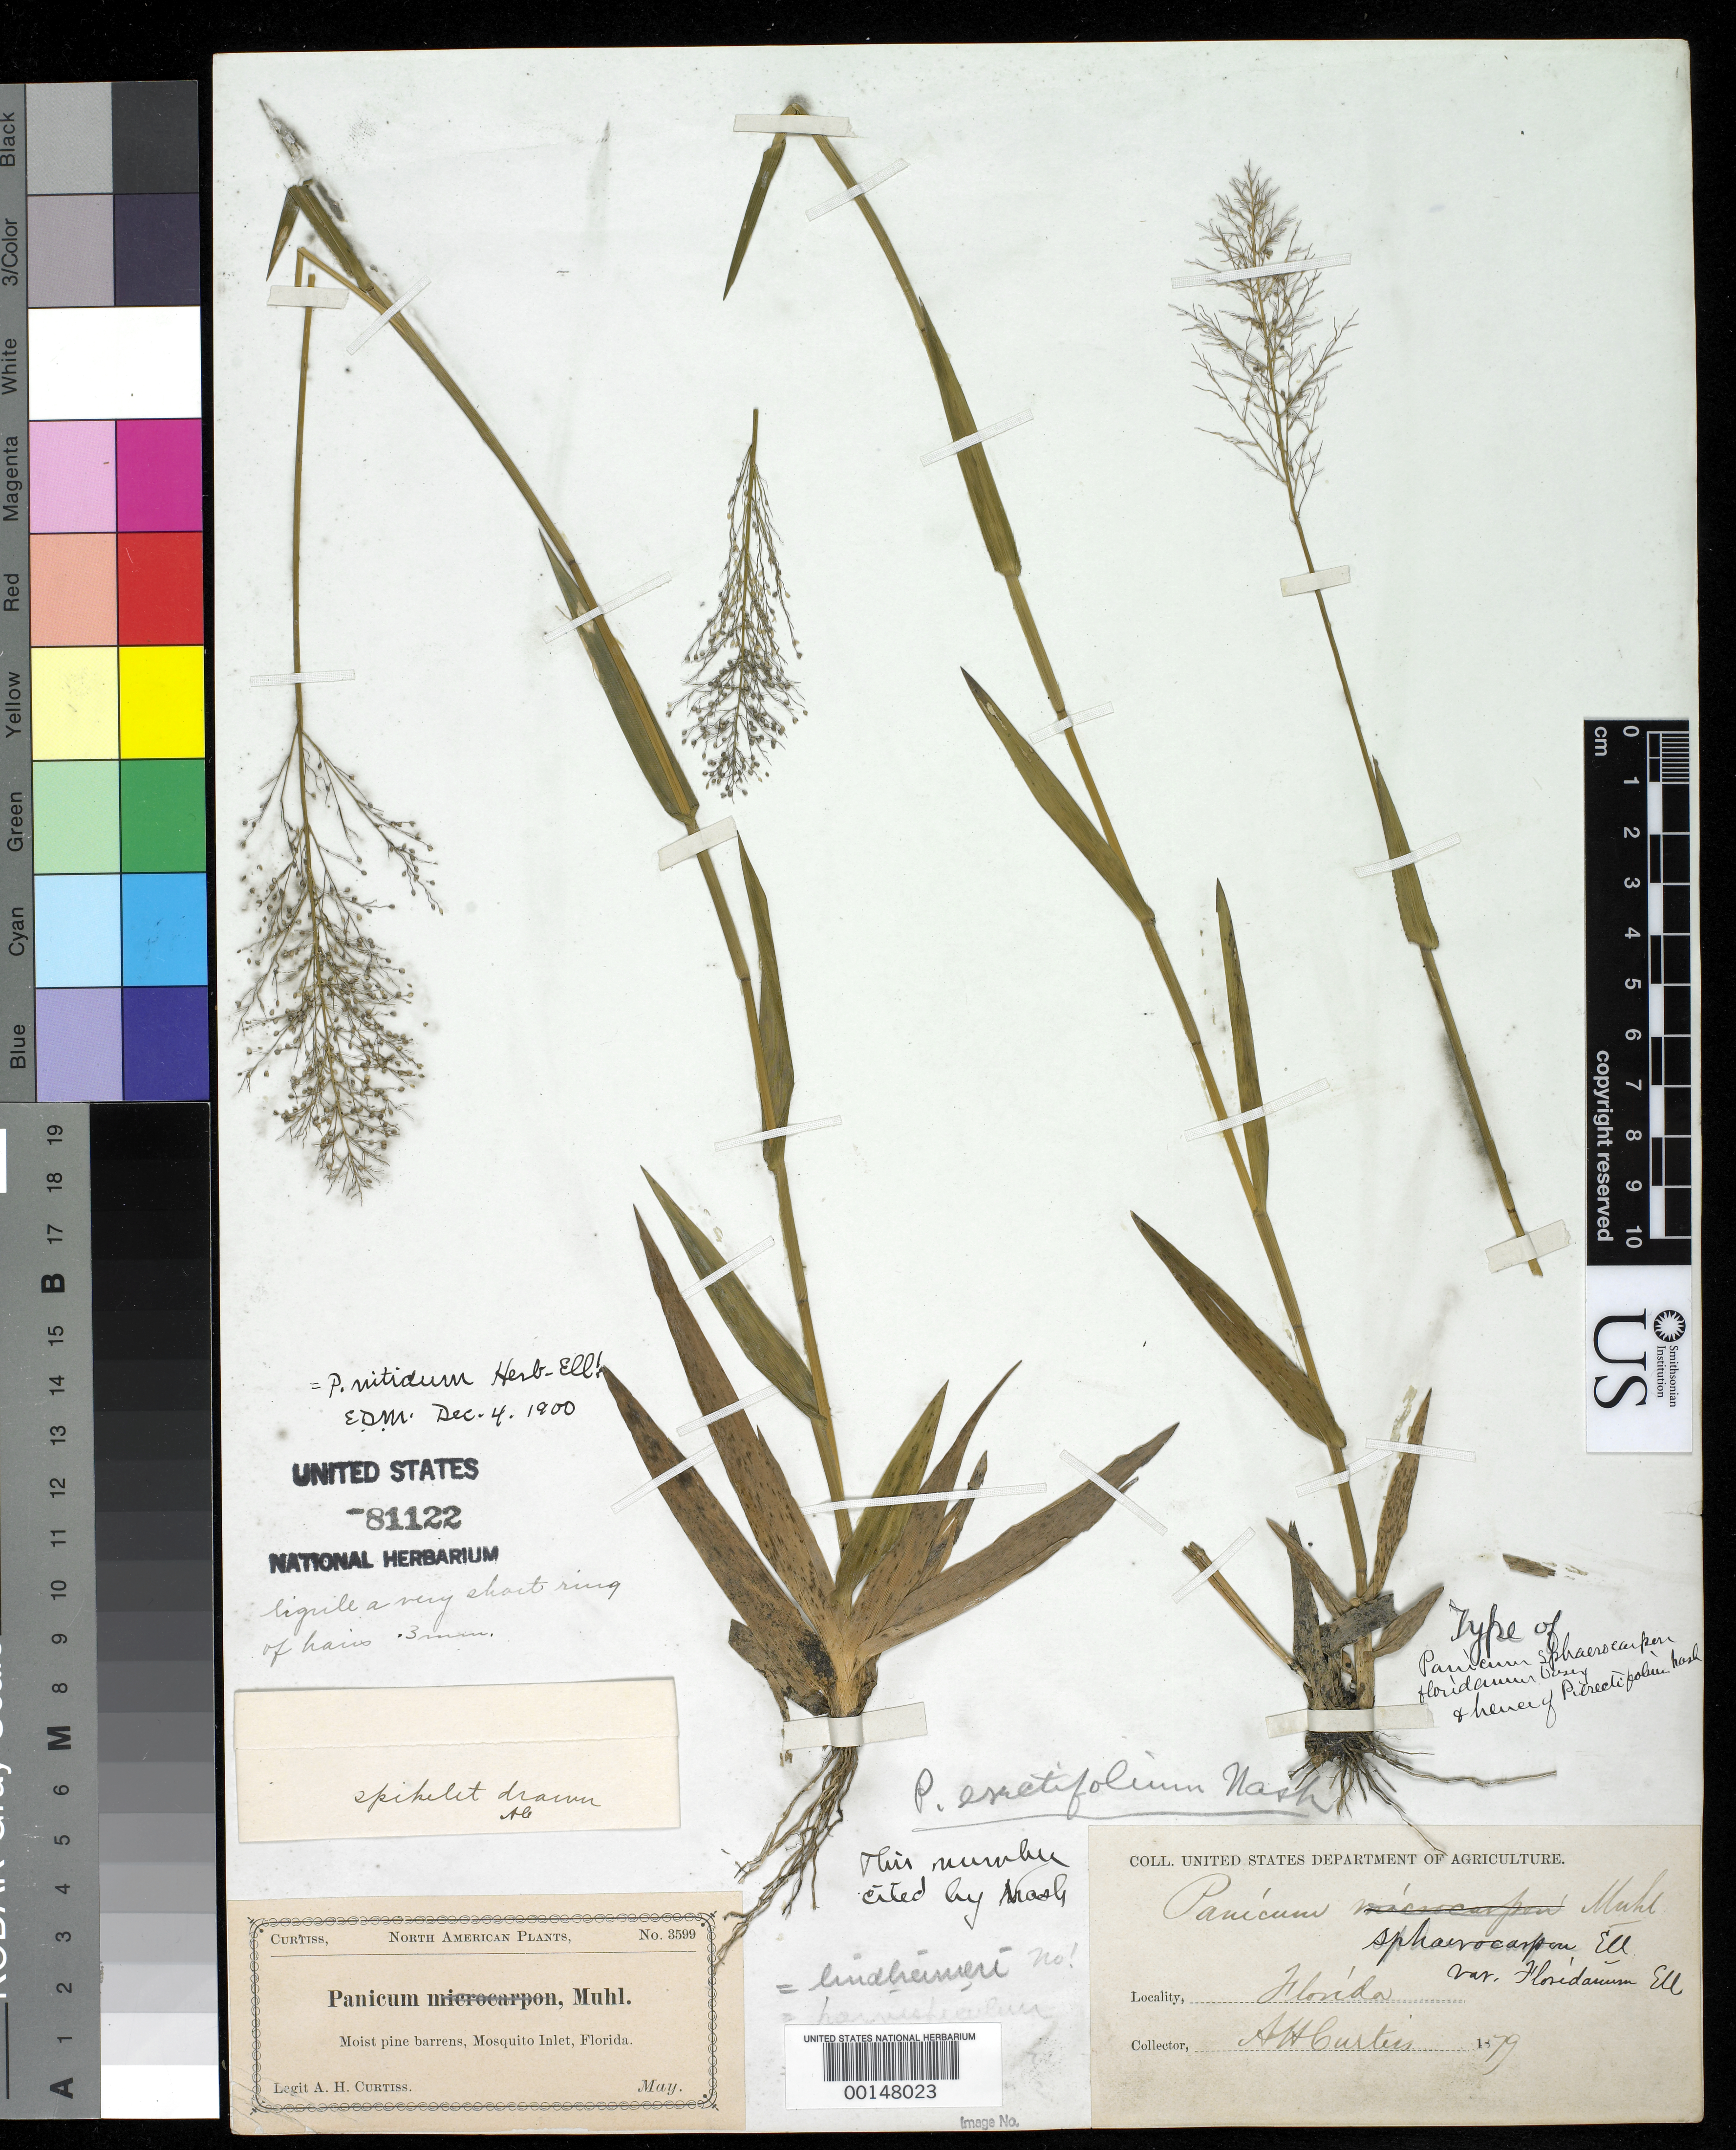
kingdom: Plantae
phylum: Tracheophyta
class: Liliopsida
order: Poales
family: Poaceae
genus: Panicum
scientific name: Panicum sphaerocarpon var. floridanum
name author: Vasey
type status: Lectotype; Type Collection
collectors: A. H. Curtiss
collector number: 3599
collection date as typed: May 1879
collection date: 1879-05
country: United States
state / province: Florida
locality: Mosquito Inlet.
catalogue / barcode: US 81122